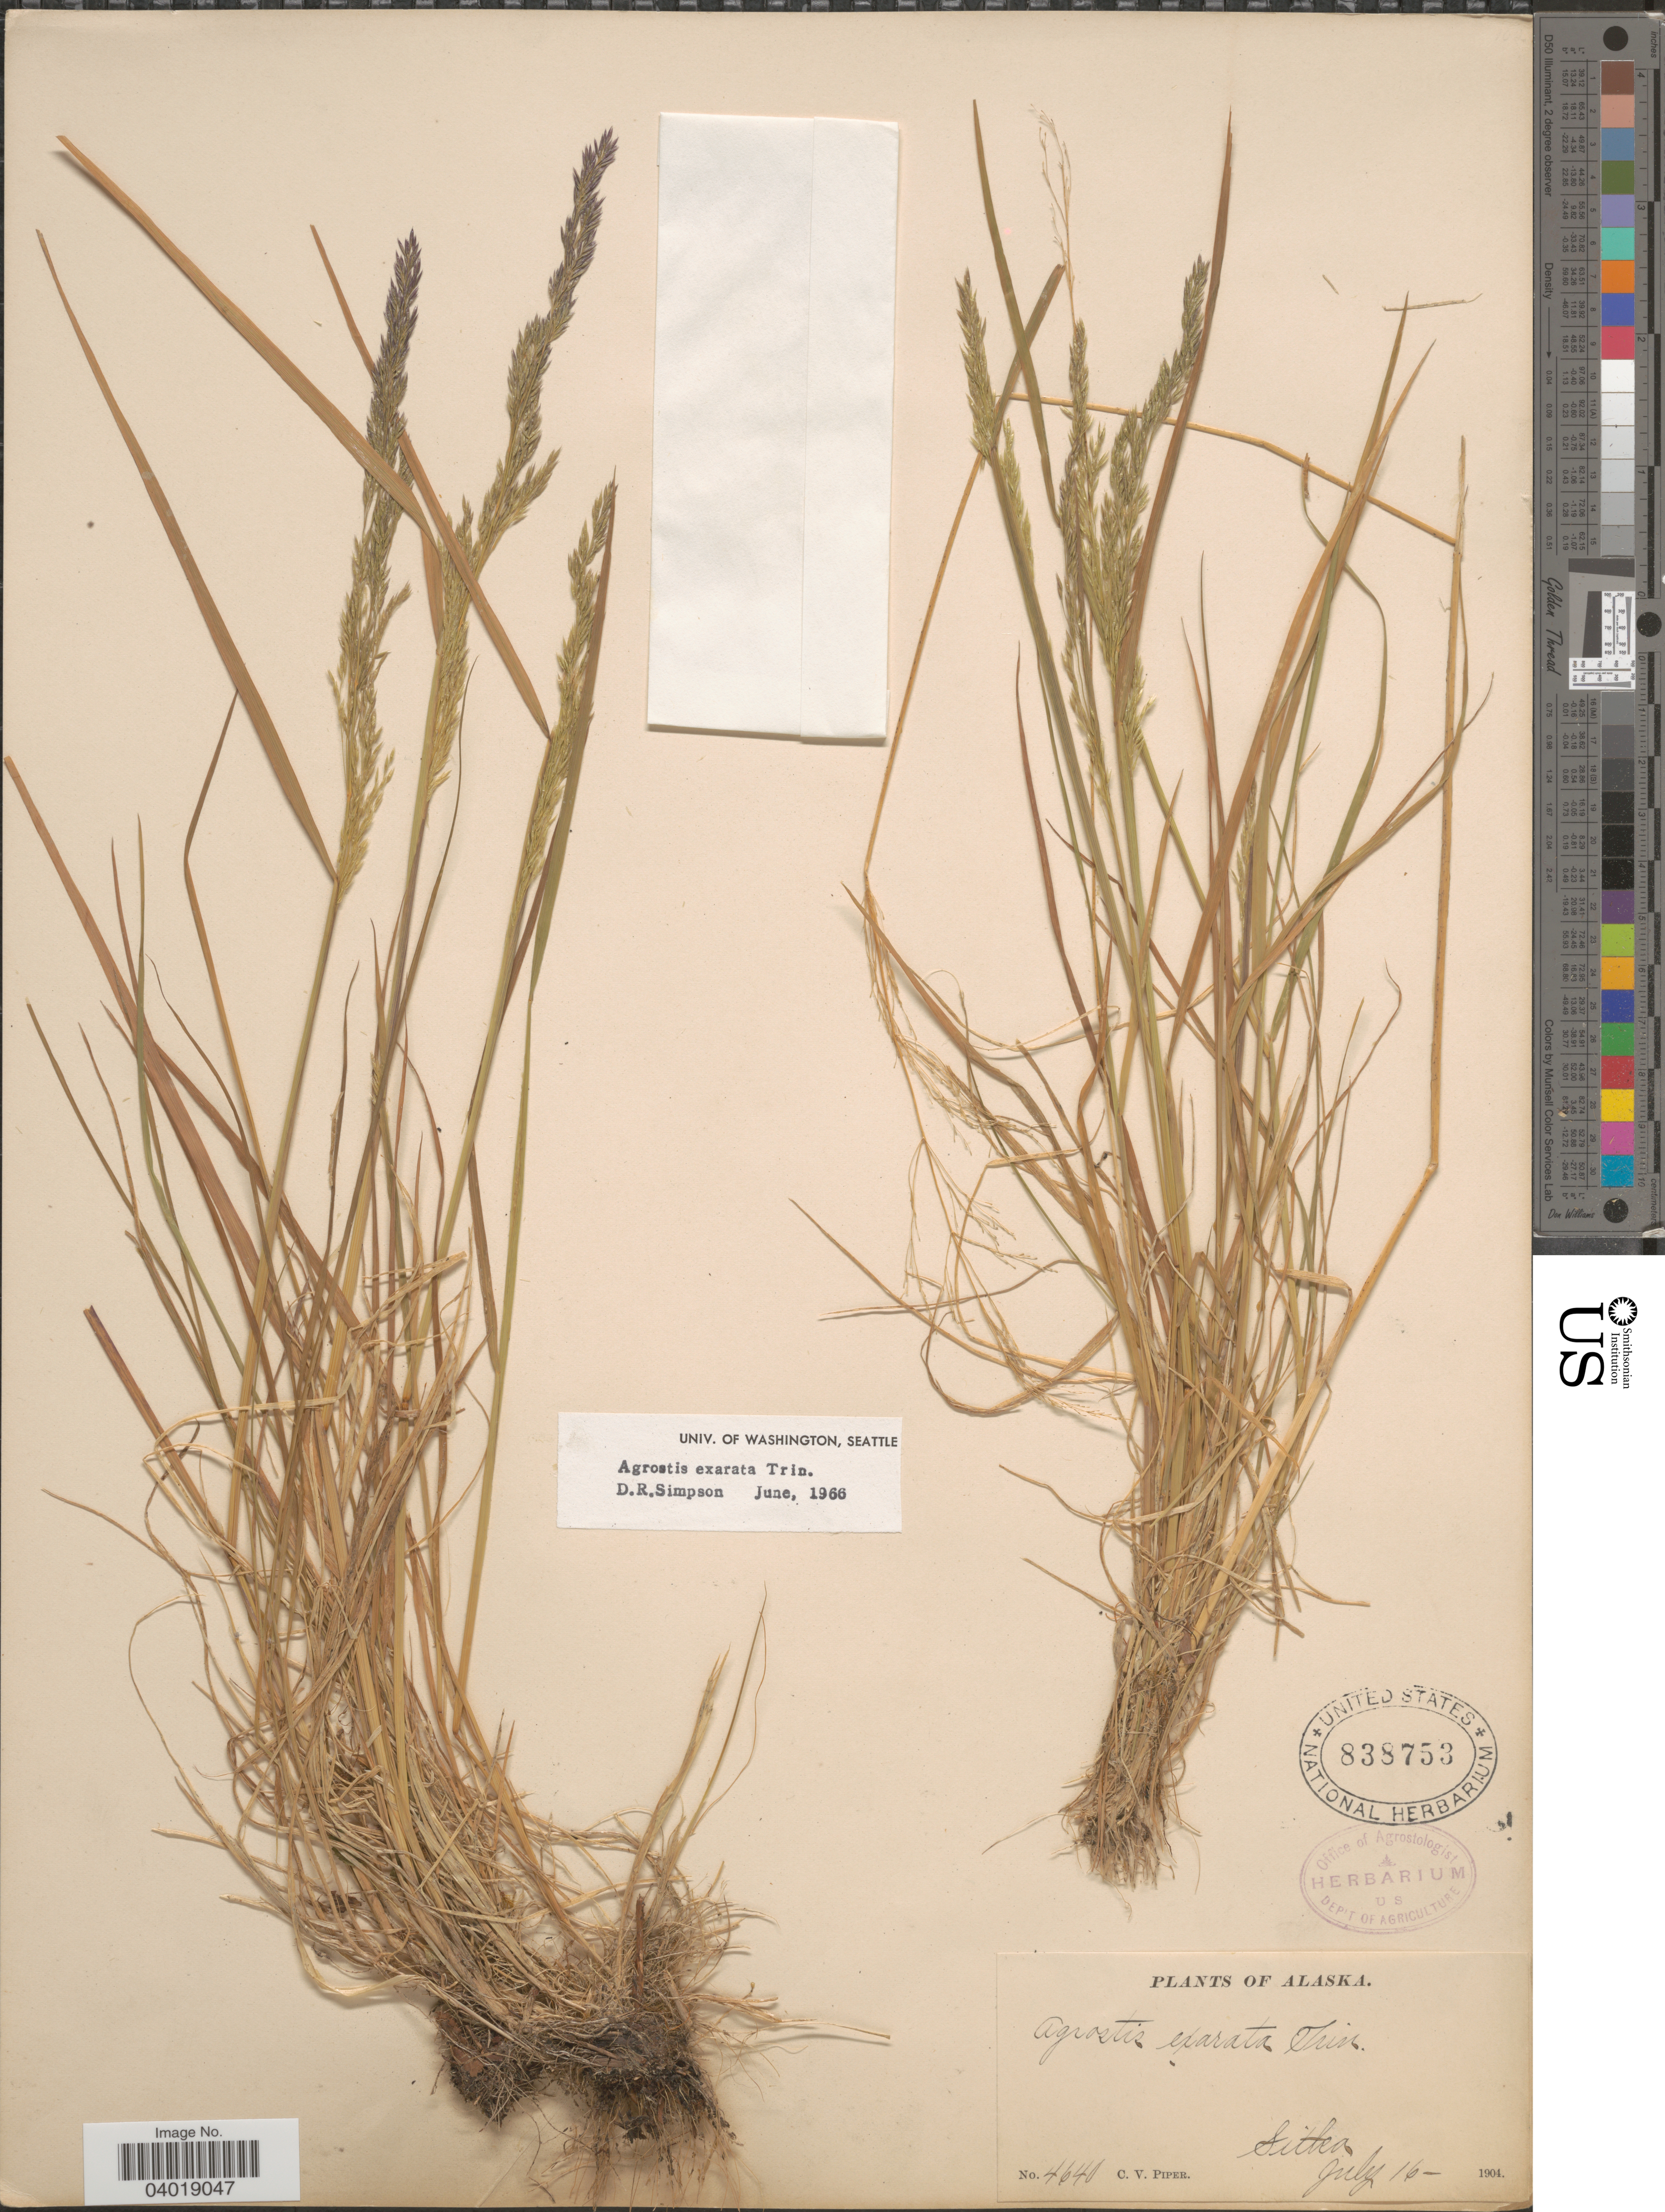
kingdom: Plantae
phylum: Tracheophyta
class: Liliopsida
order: Poales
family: Poaceae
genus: Agrostis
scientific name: Agrostis exarata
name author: Trin.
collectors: C. V. Piper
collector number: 4640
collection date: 1904-07-16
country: United States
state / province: Alaska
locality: Sitka.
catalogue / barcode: US 838753